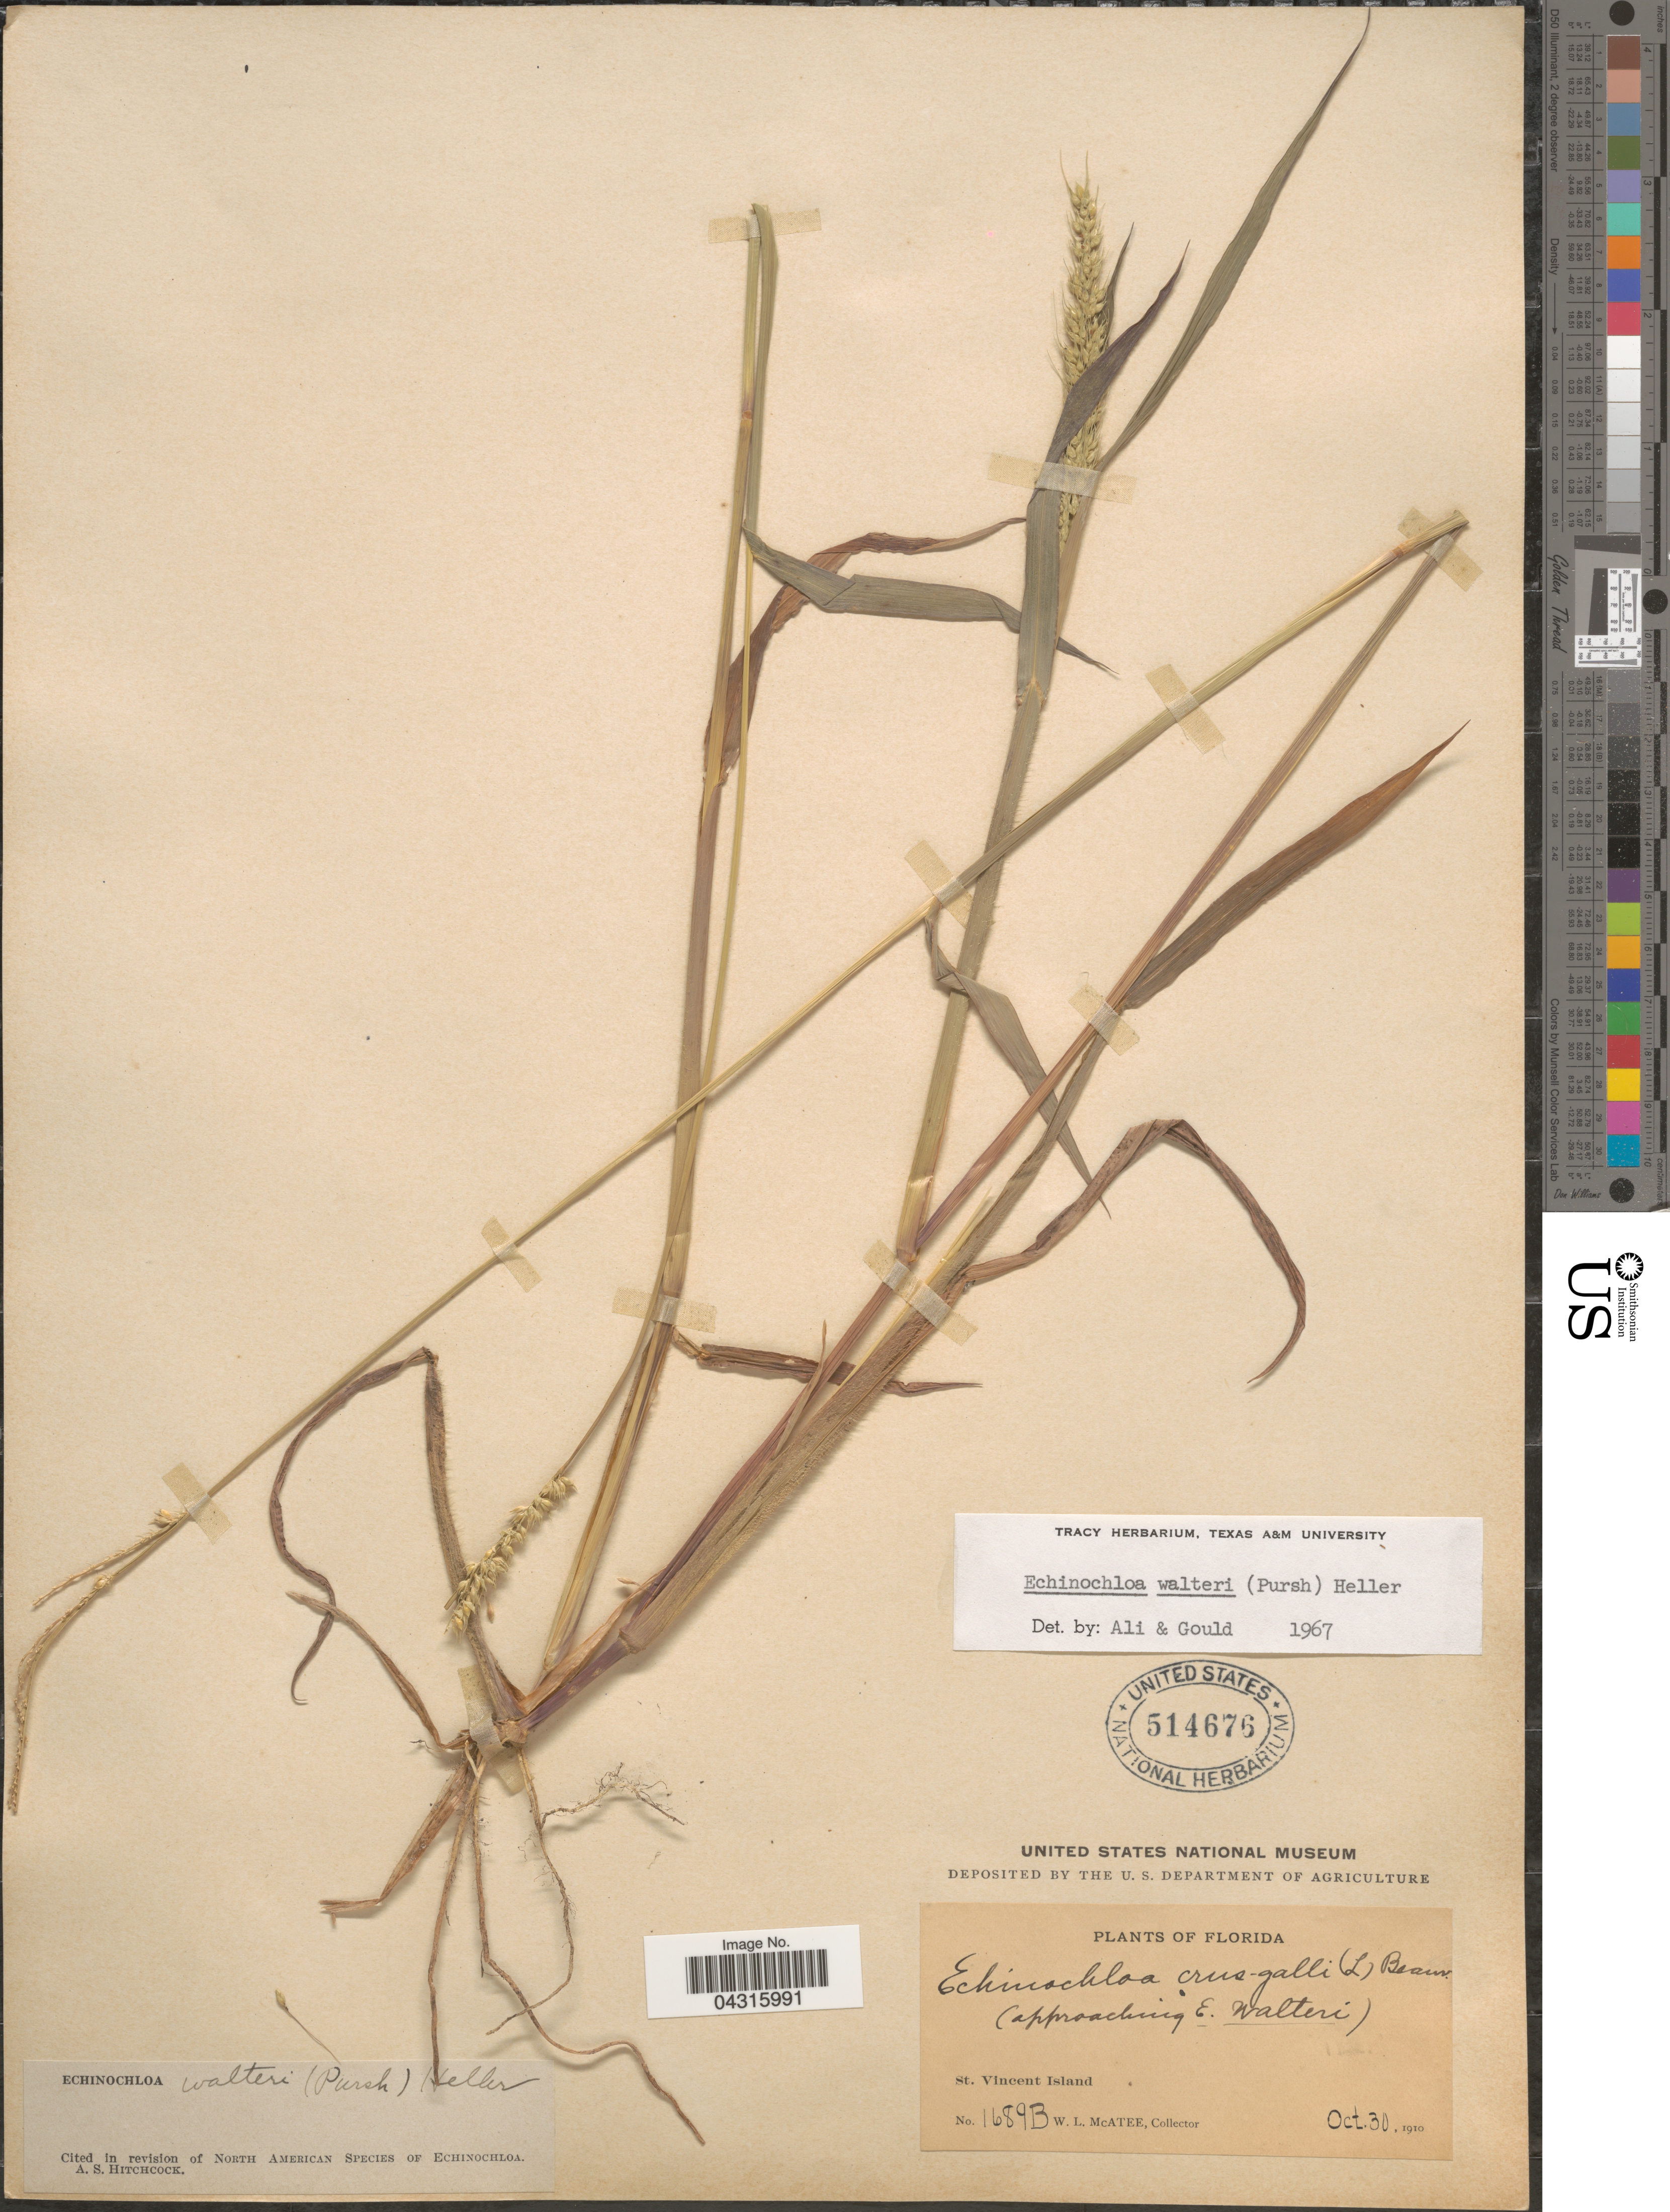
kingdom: Plantae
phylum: Tracheophyta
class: Liliopsida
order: Poales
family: Poaceae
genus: Echinochloa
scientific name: Echinochloa walteri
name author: (Pursh) A. Heller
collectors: W. McAtee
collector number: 1689B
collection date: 1910-10-30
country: United States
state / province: Florida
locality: St. Vincent Island.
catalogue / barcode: US 514676